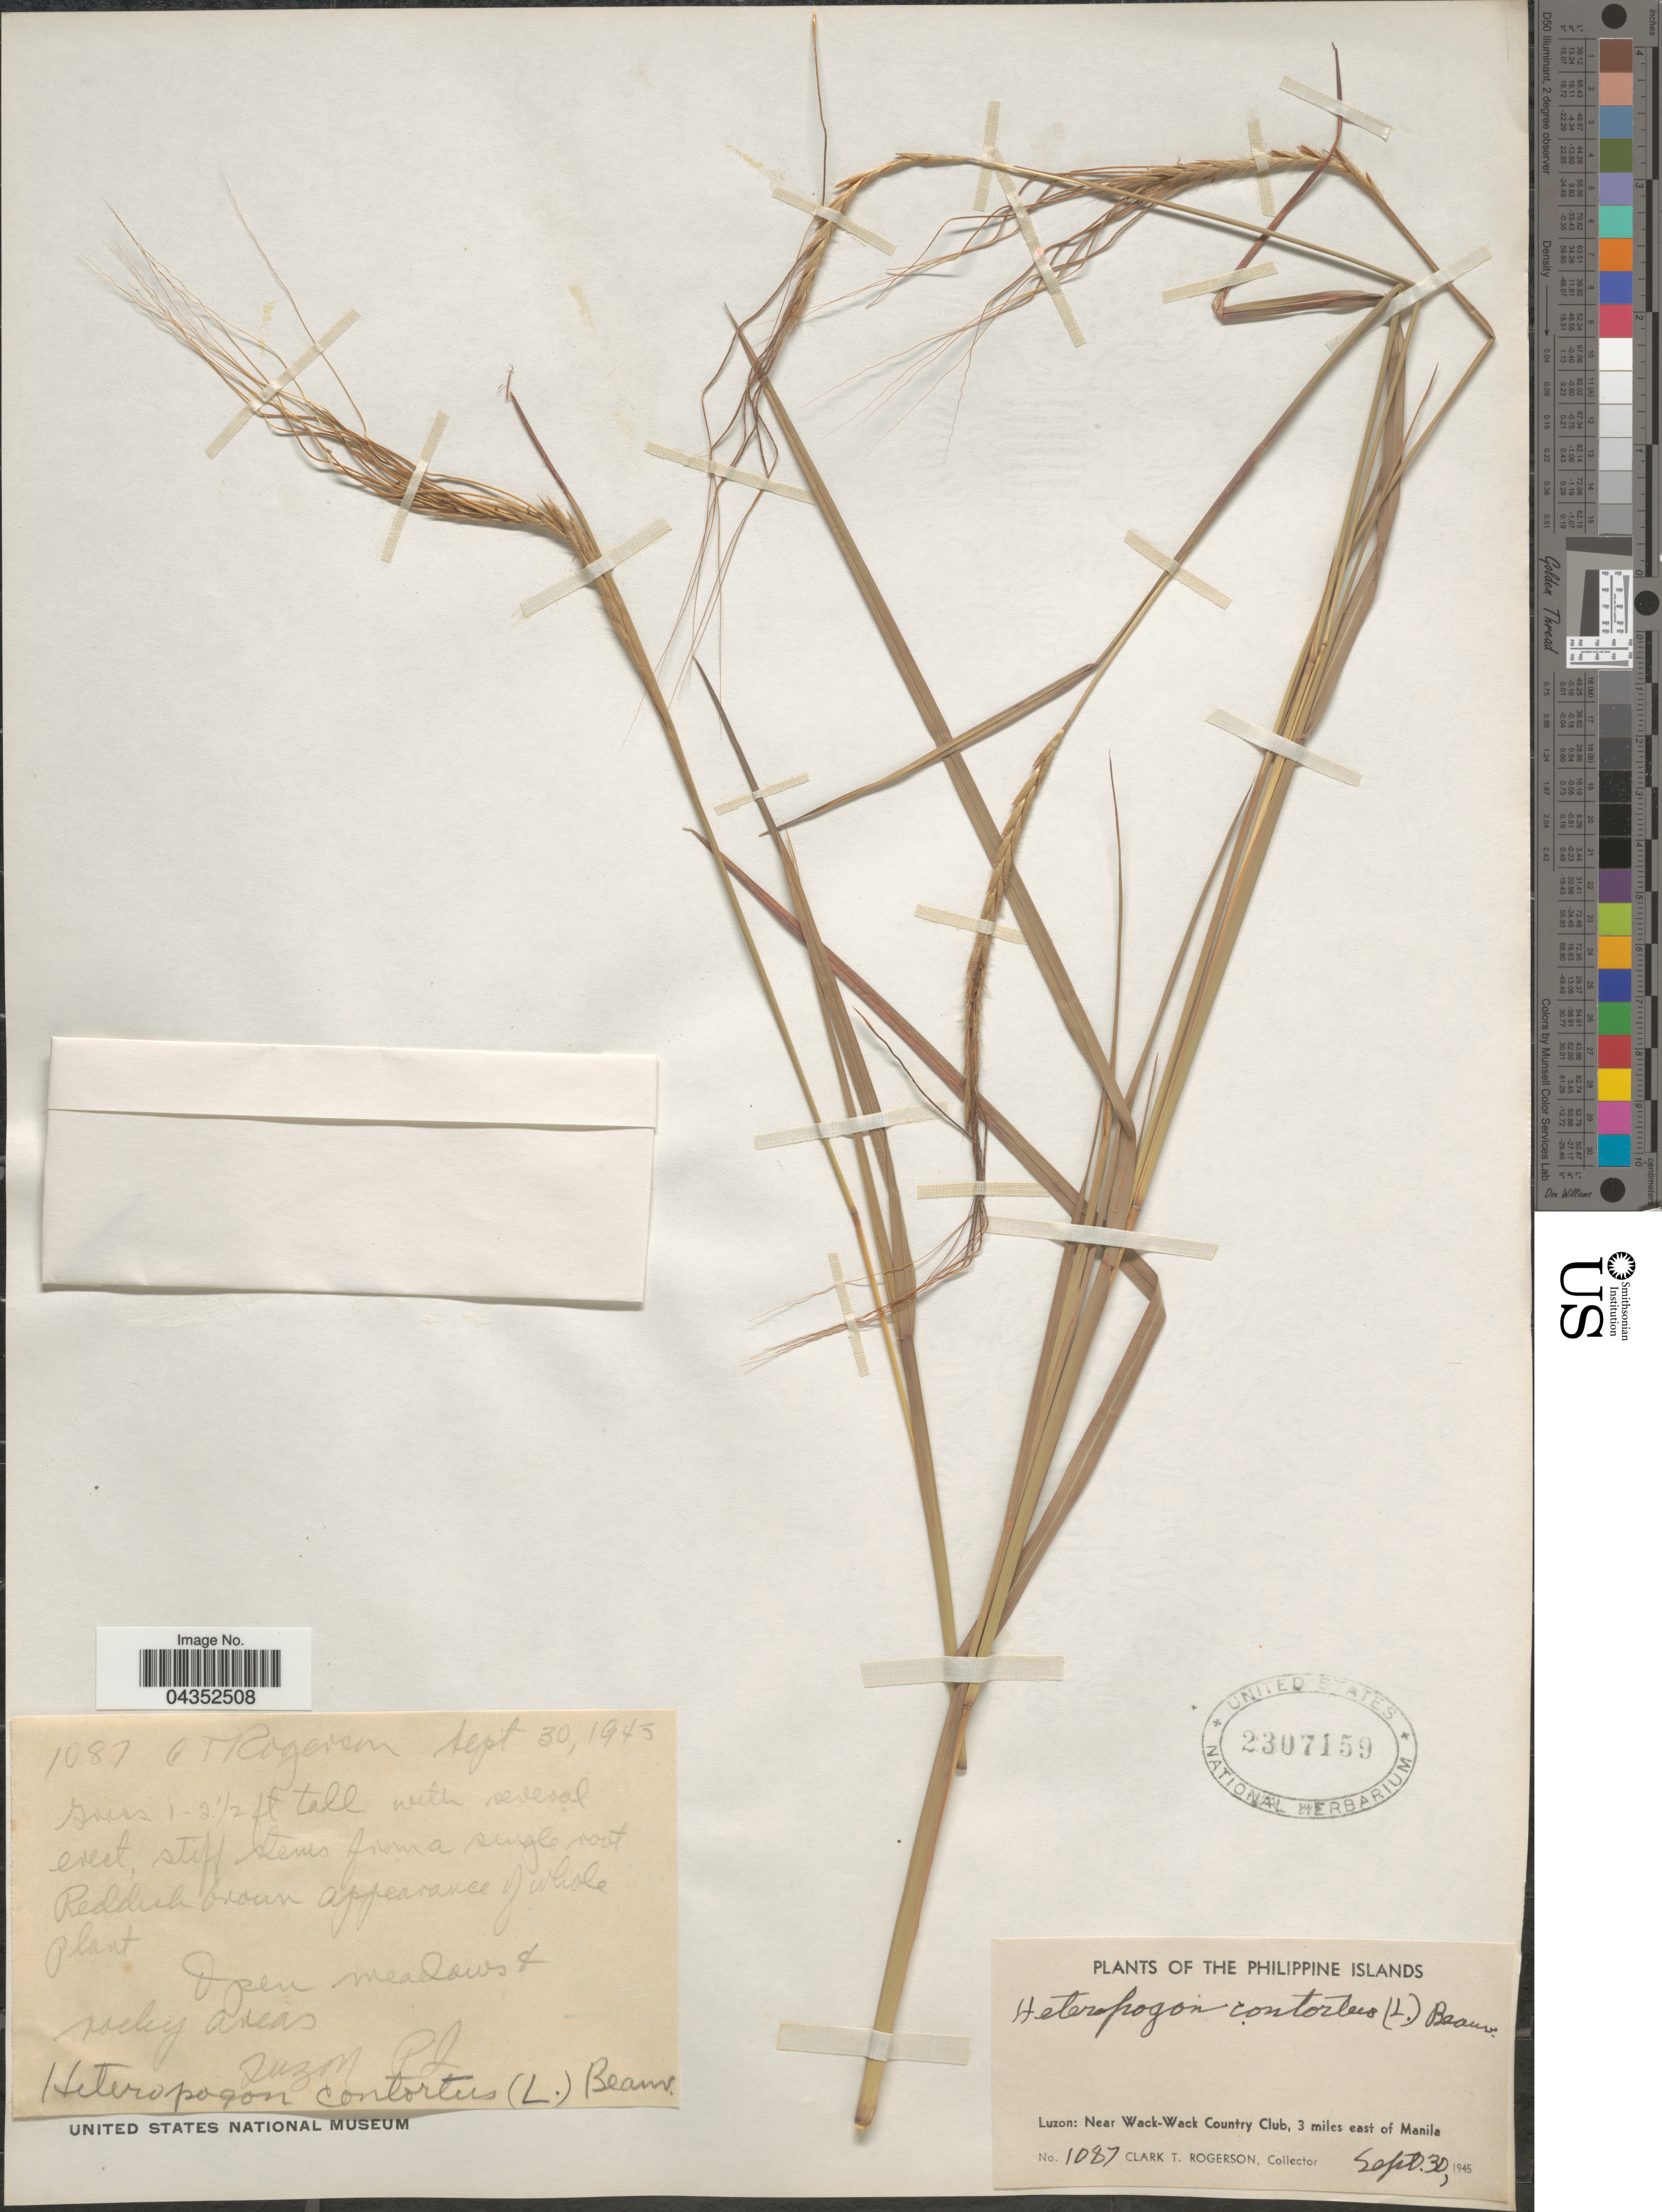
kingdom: Plantae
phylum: Tracheophyta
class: Liliopsida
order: Poales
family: Poaceae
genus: Heteropogon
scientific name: Heteropogon contortus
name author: (L.) P. Beauv. ex Roem. & Schult.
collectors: C. Rogerson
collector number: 1087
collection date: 1945-09-30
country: Philippines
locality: The Philippine Islands. Luzon: Near Wack-Wack Country Club, 3 miles east of Manila.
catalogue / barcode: US 2307159